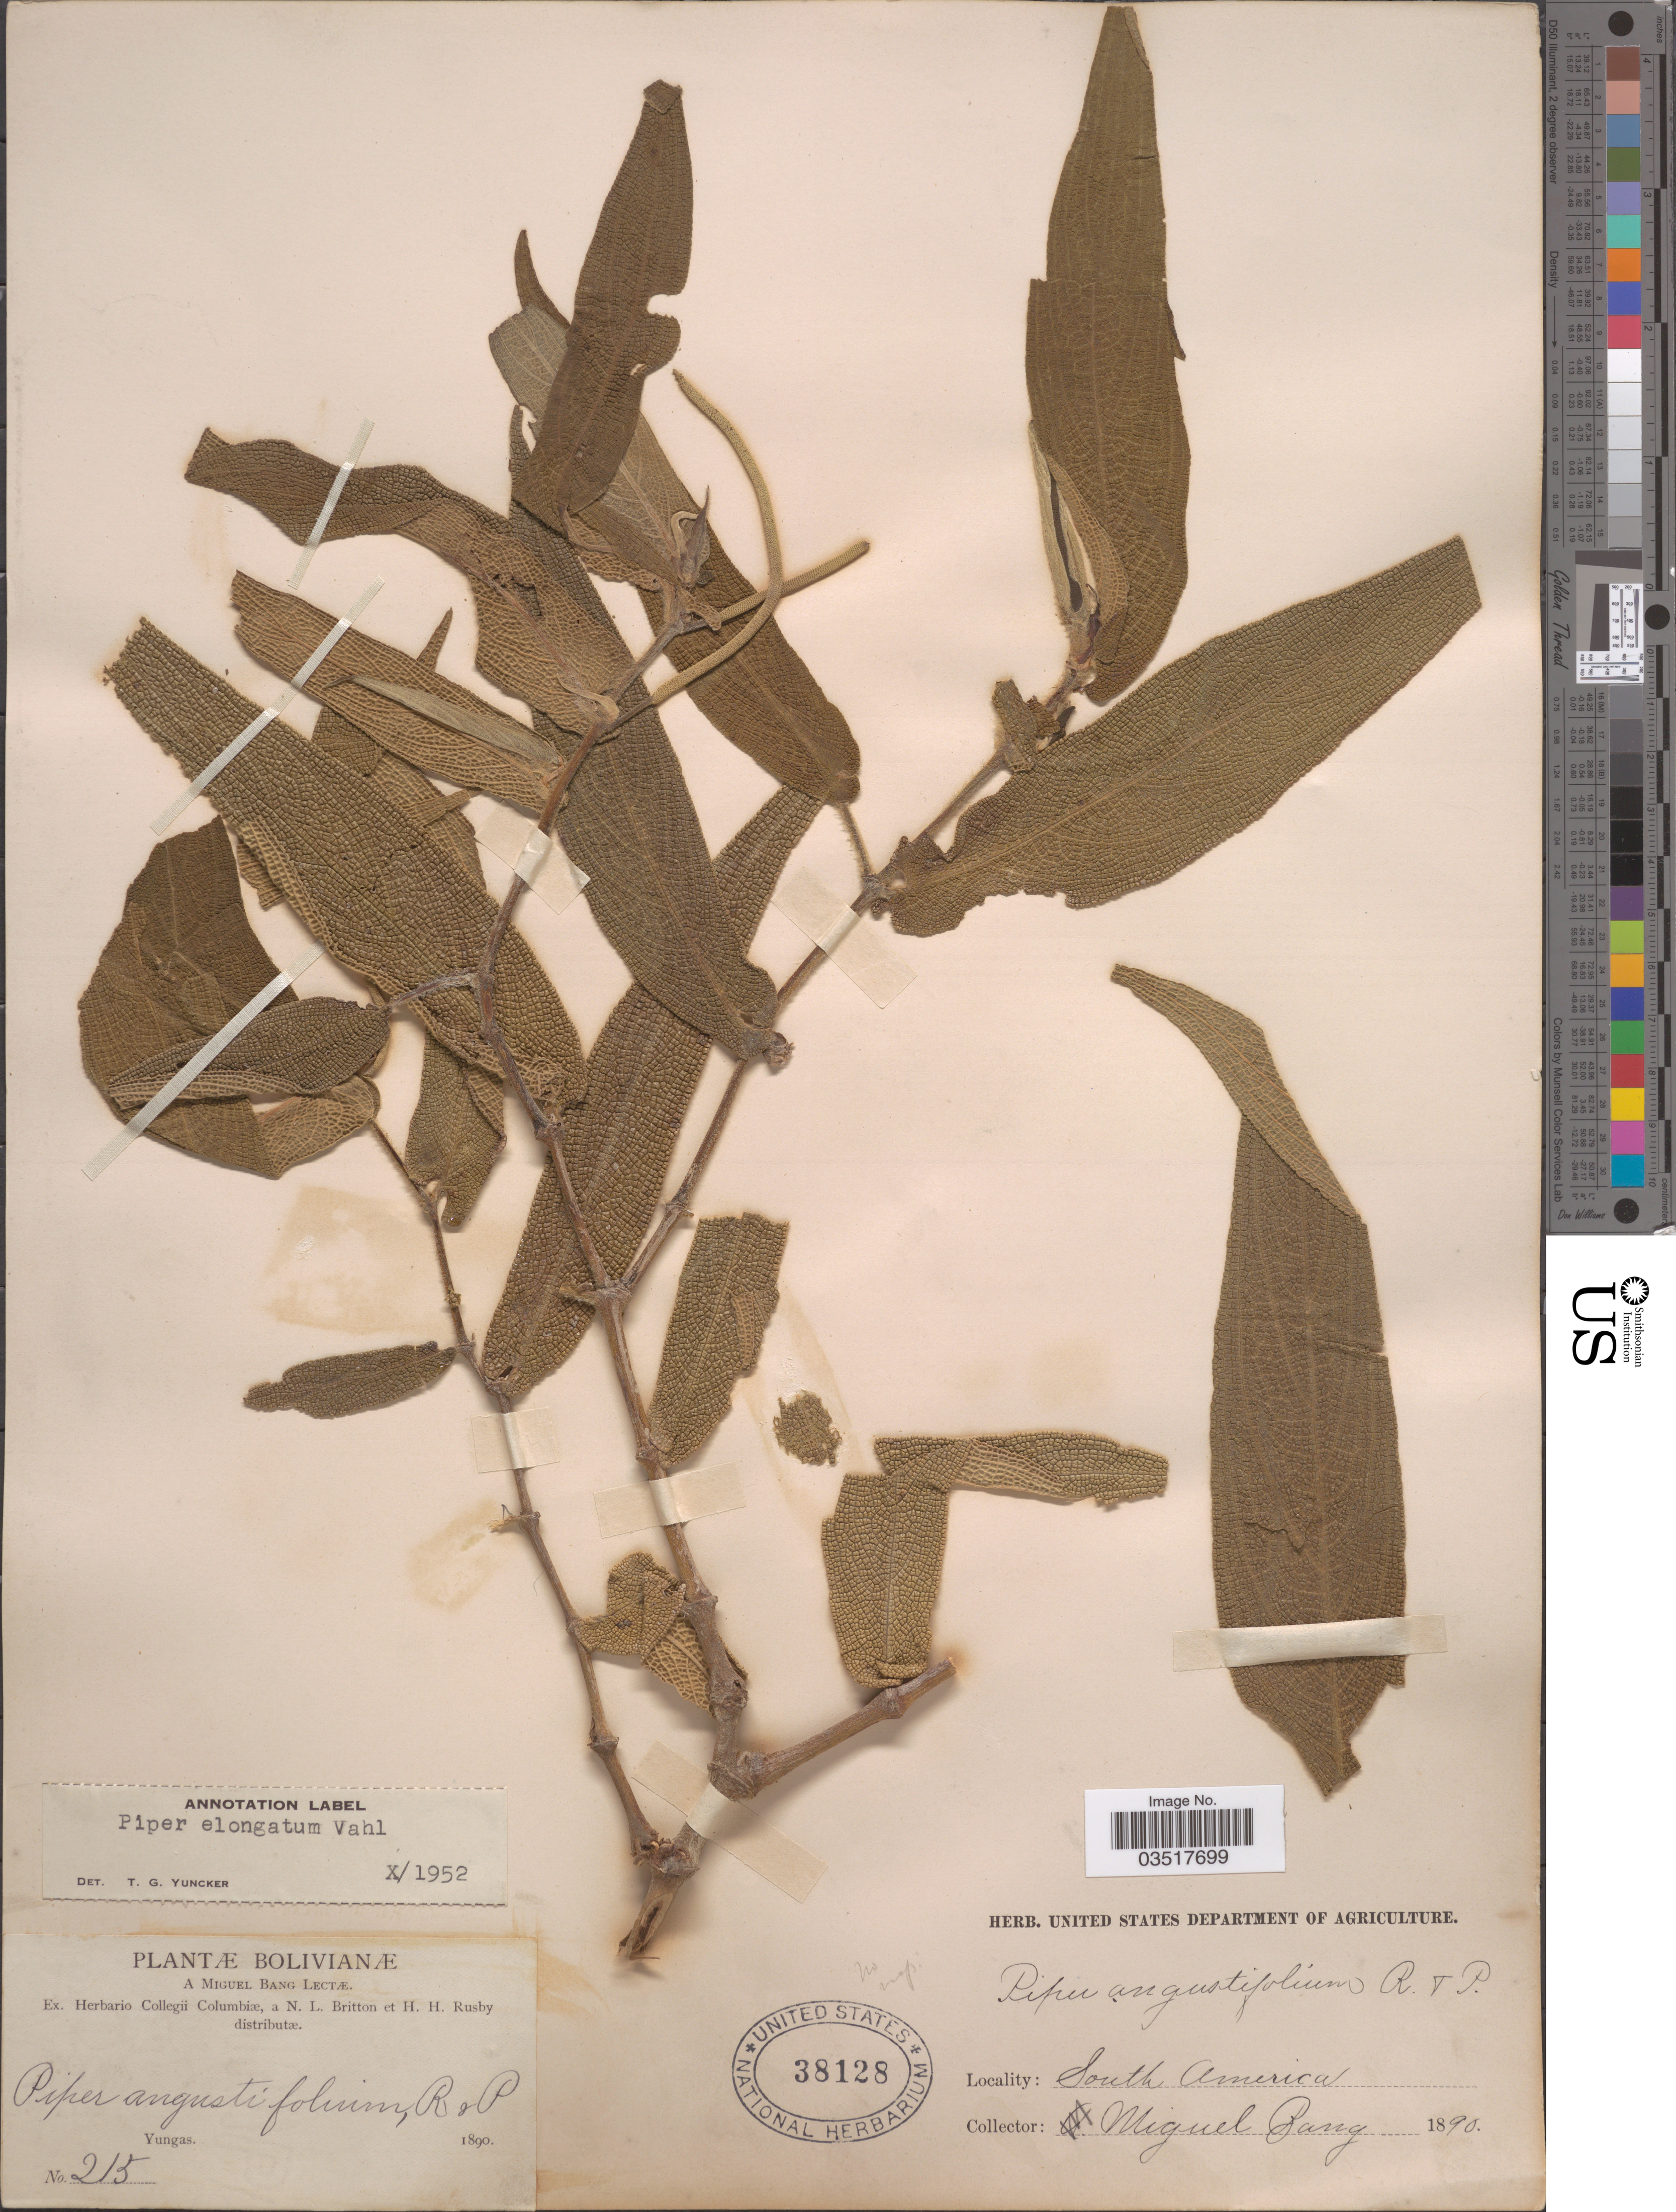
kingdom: Plantae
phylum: Tracheophyta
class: Magnoliopsida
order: Piperales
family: Piperaceae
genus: Piper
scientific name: Piper elongatum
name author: Vahl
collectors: M. Bang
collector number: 215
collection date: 1890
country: Bolivia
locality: Yungas.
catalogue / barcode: US 38128